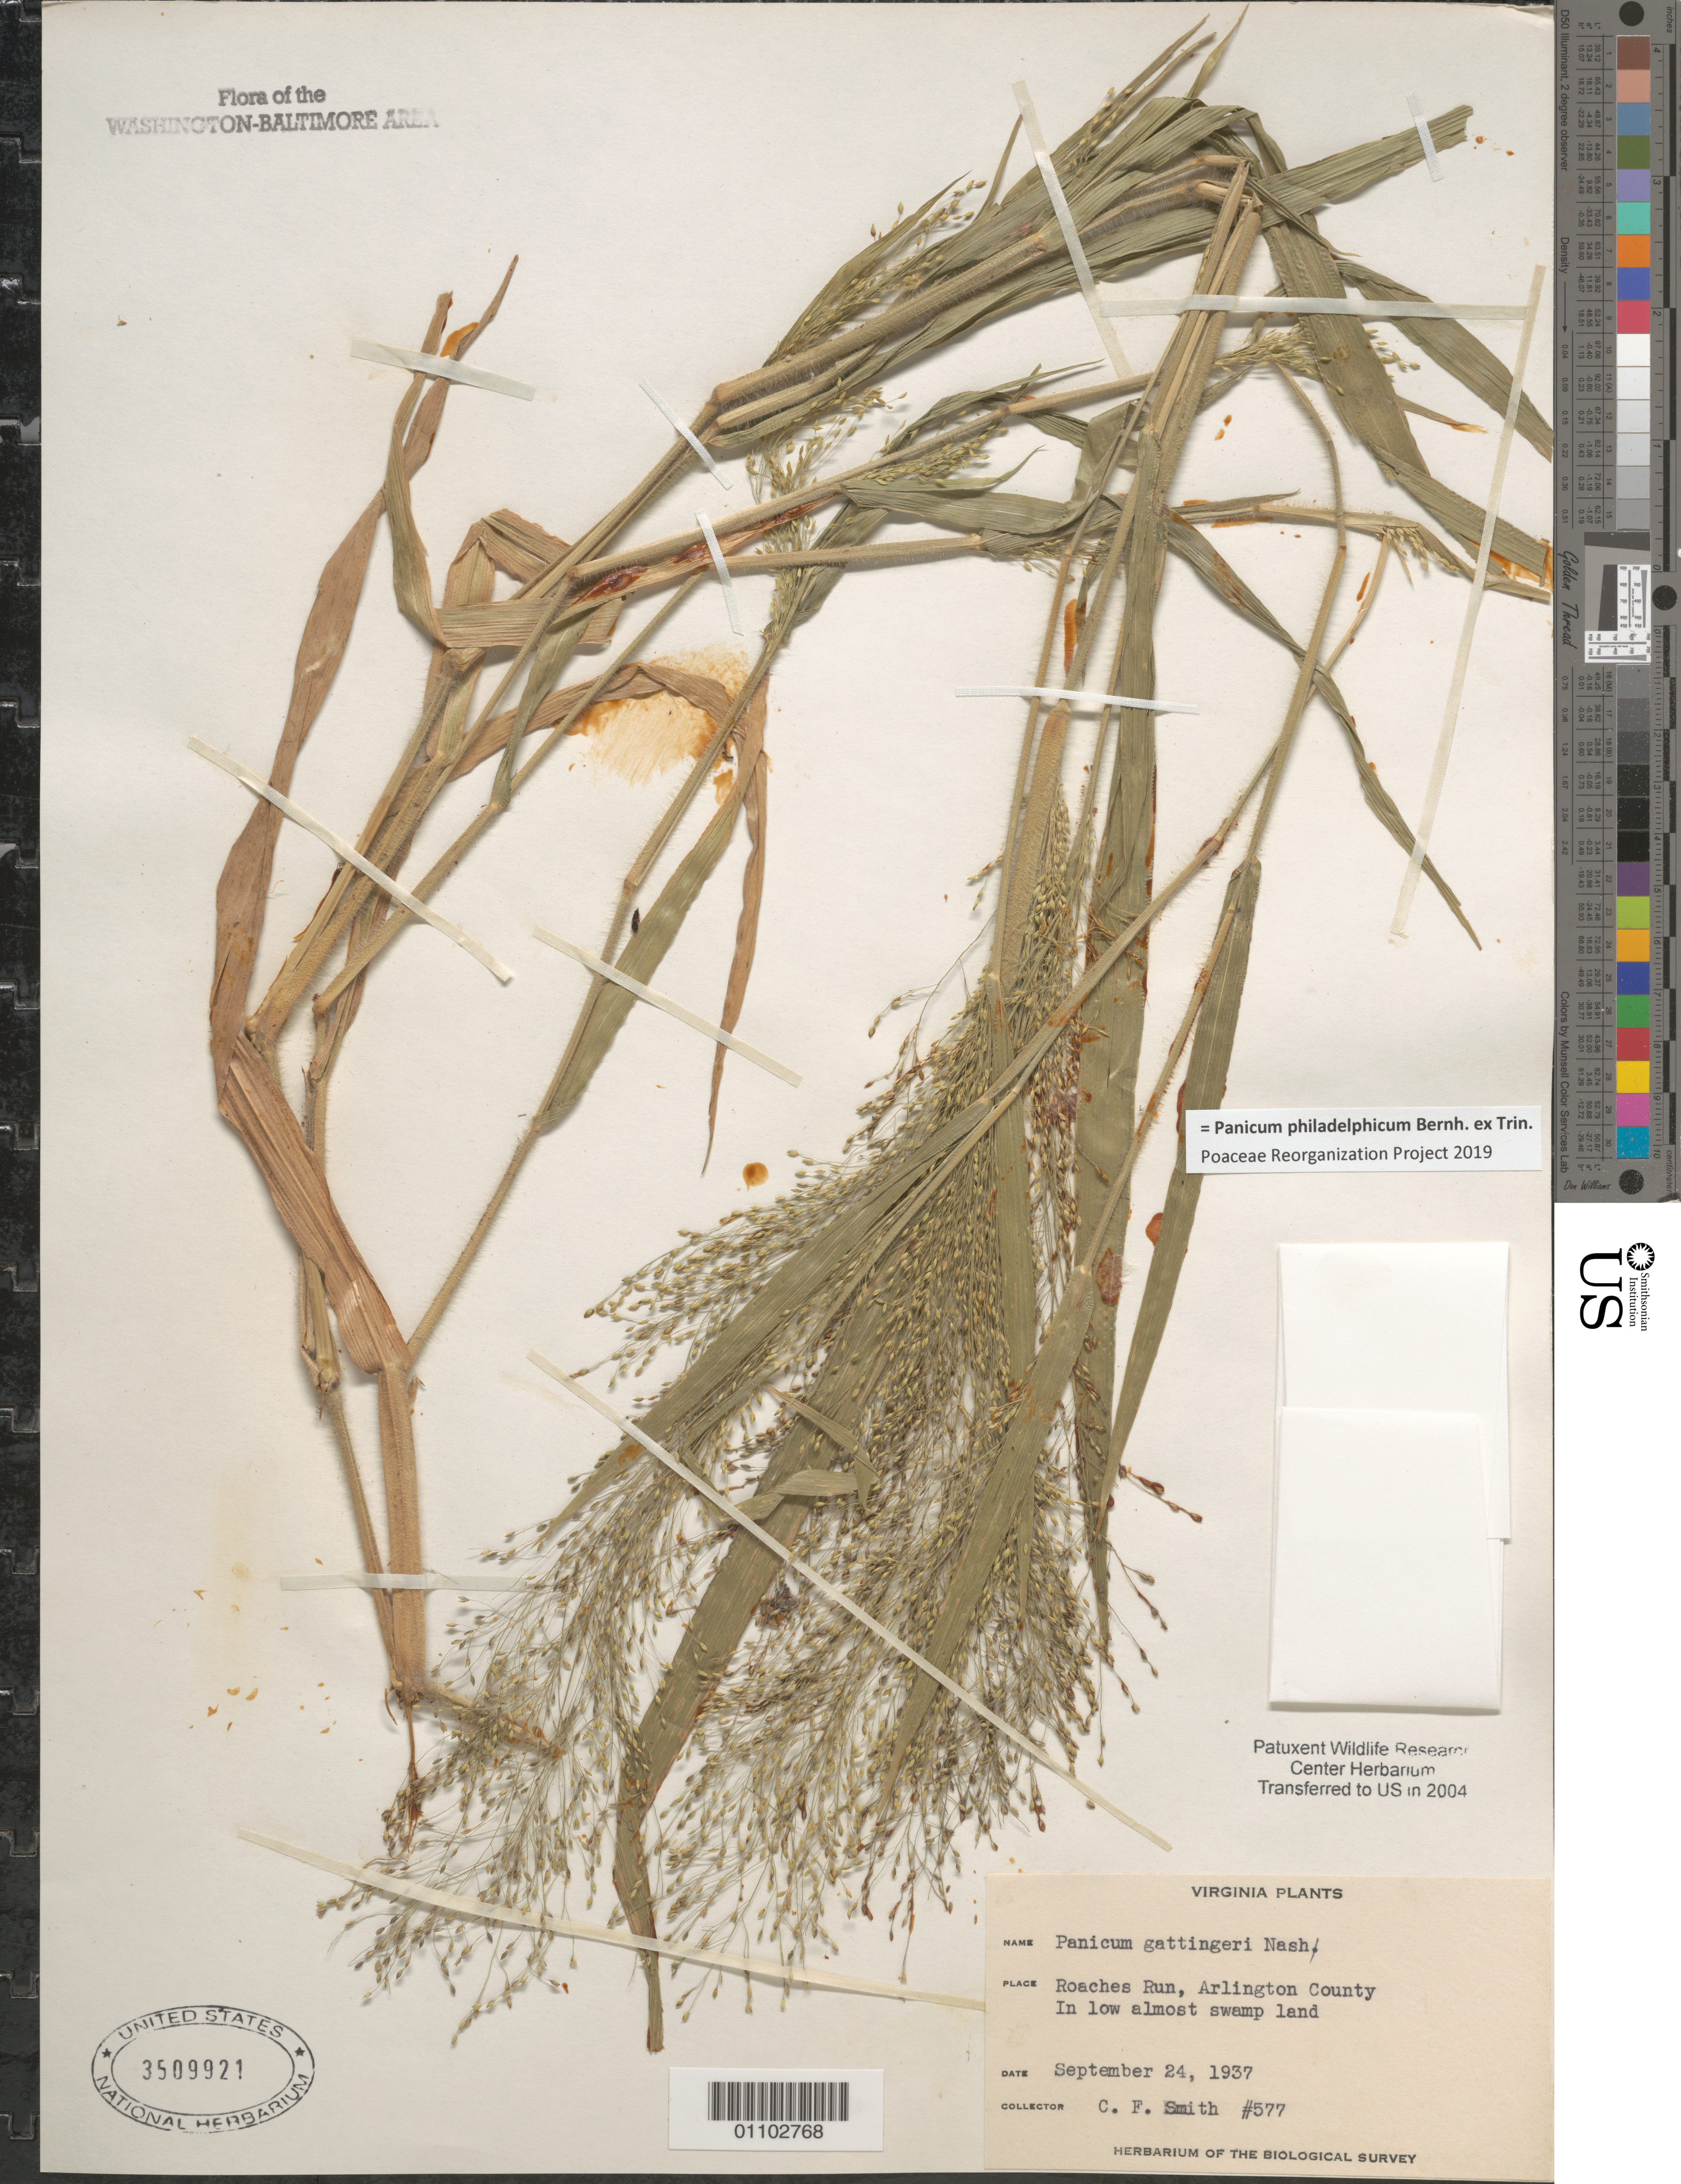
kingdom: Plantae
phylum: Tracheophyta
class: Liliopsida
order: Poales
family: Poaceae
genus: Panicum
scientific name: Panicum philadelphicum var. gattingeri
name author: (Nash) Freckmann & Lelong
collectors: C. F. Smith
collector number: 577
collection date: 1937-09-24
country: United States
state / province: Virginia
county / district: Arlington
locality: Roaches Run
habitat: In low almost swamp land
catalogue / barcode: US 3509921